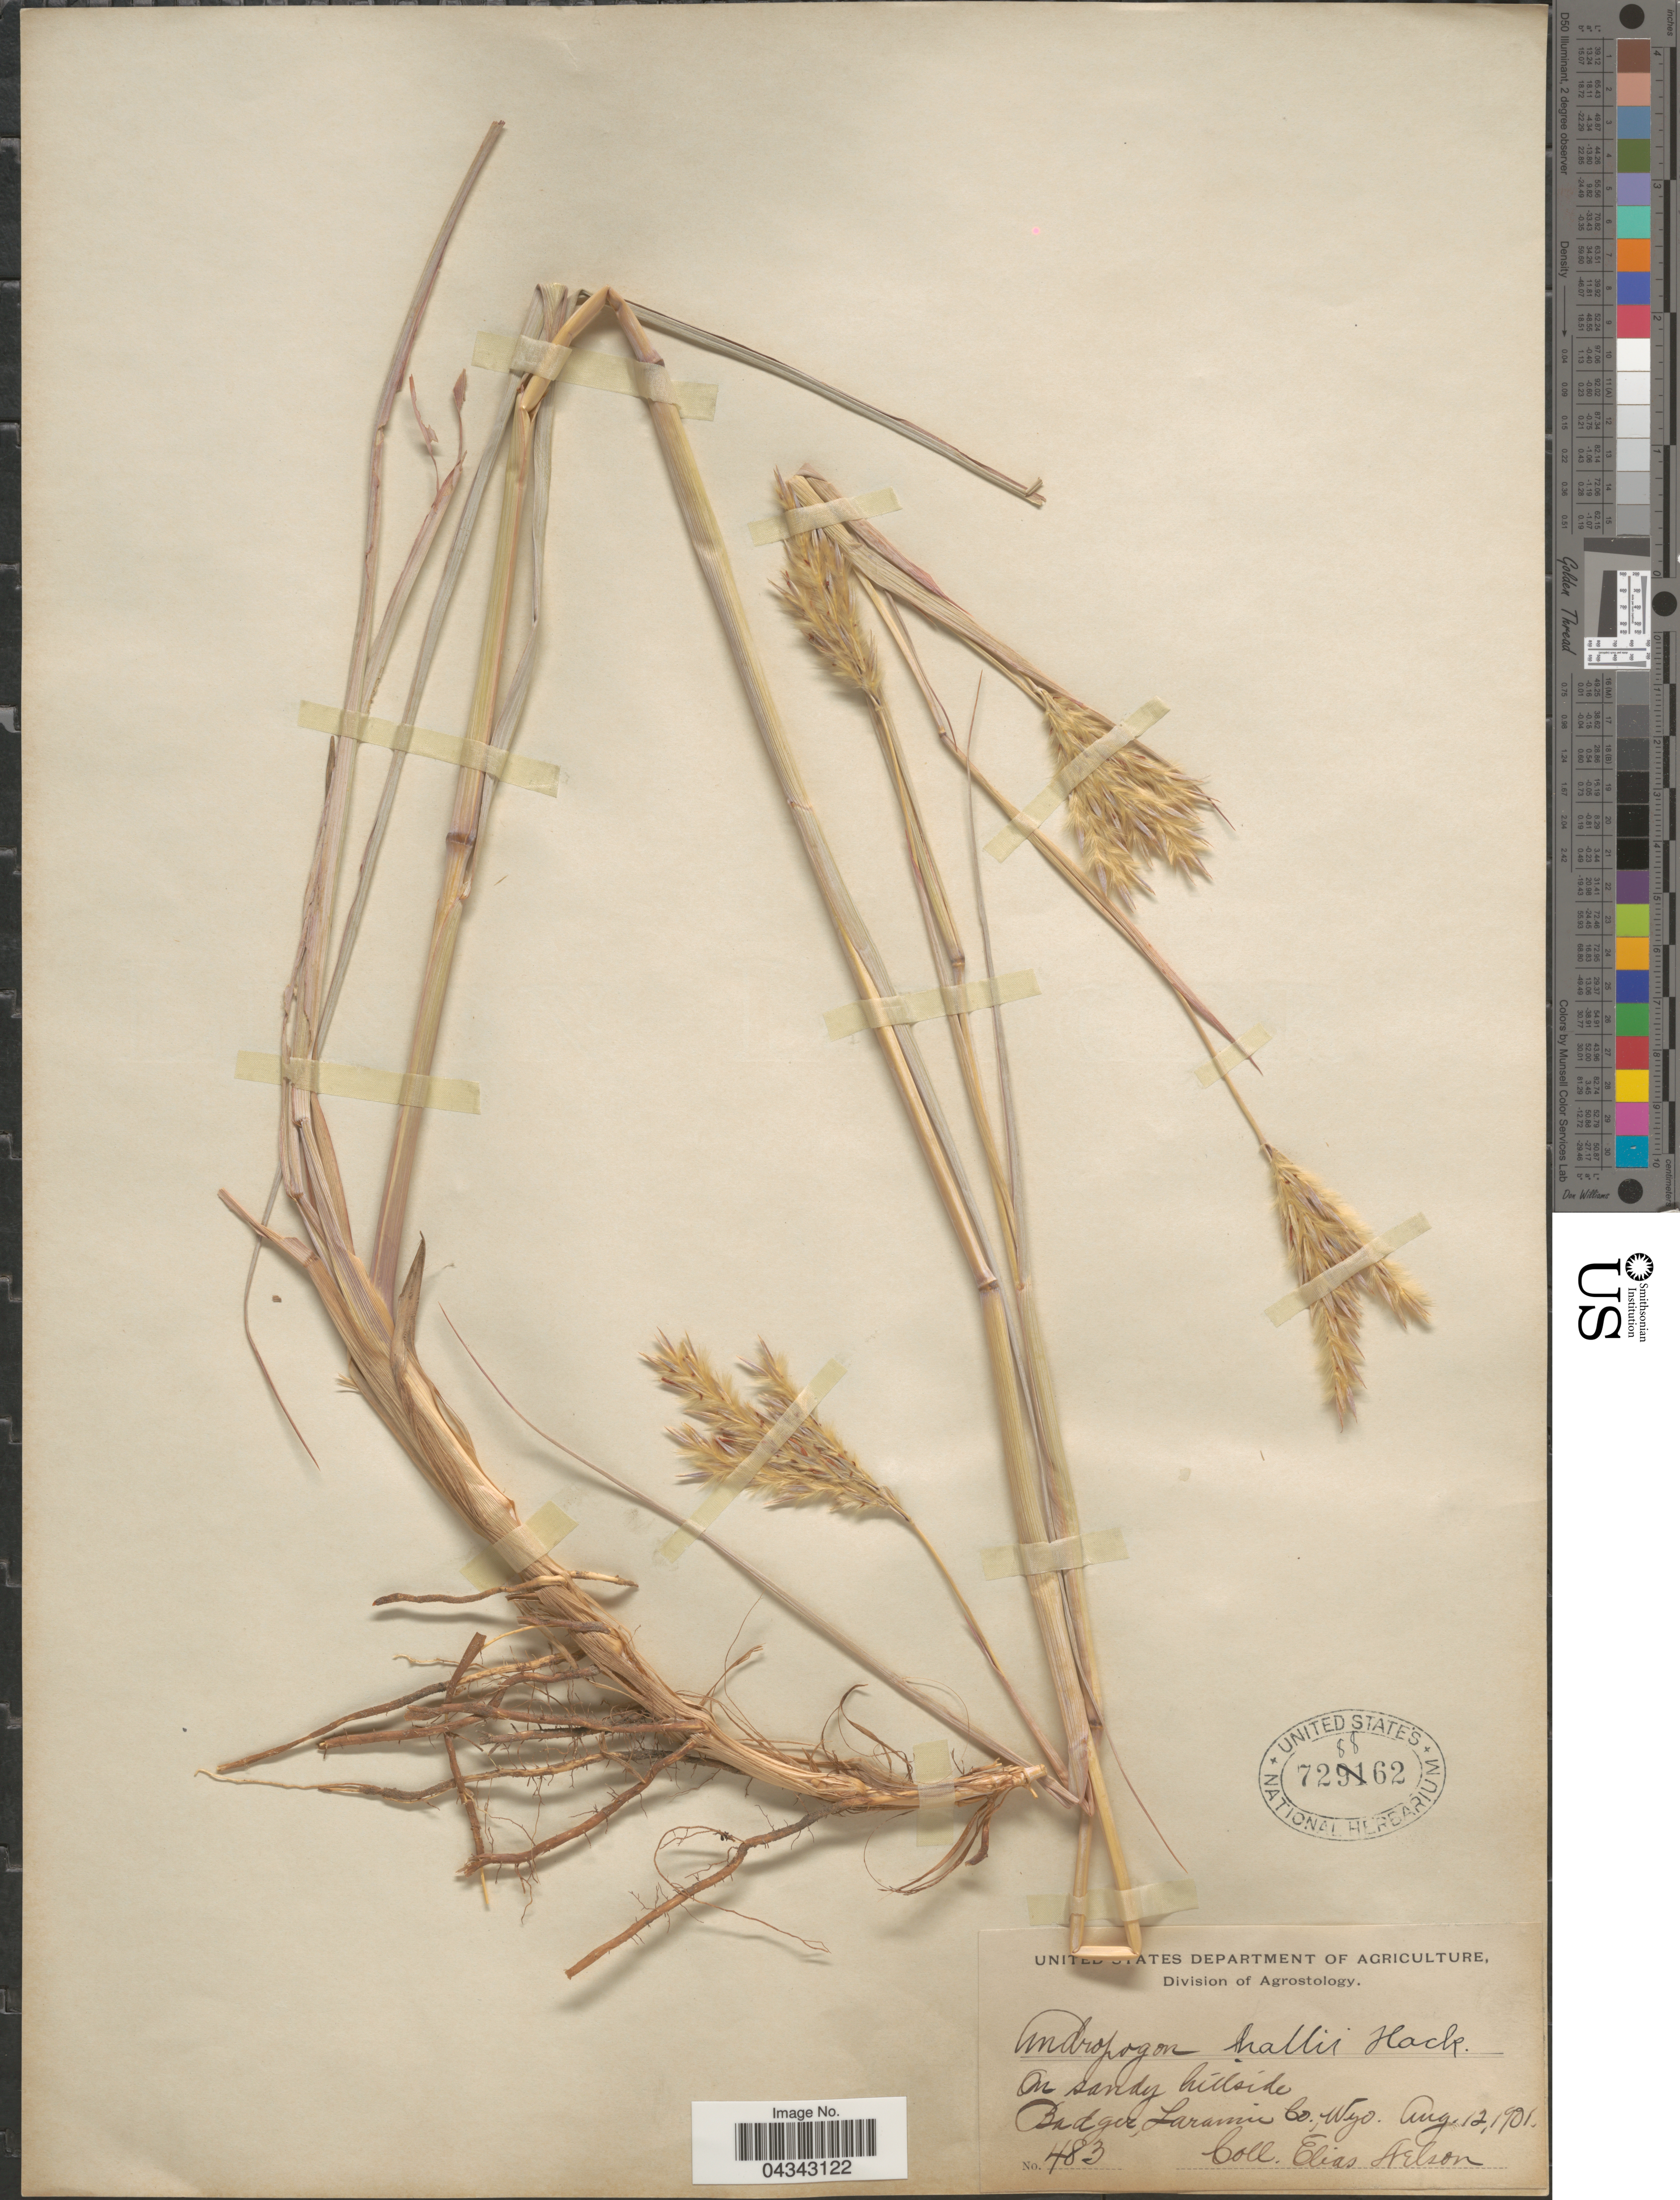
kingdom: Plantae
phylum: Tracheophyta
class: Liliopsida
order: Poales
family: Poaceae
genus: Andropogon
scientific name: Andropogon gerardii subsp. hallii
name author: (Hack.) Wipff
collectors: E. Nelson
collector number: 483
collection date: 1901-08-12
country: United States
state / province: Wyoming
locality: Badger, Laramie Co.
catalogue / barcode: US 728862